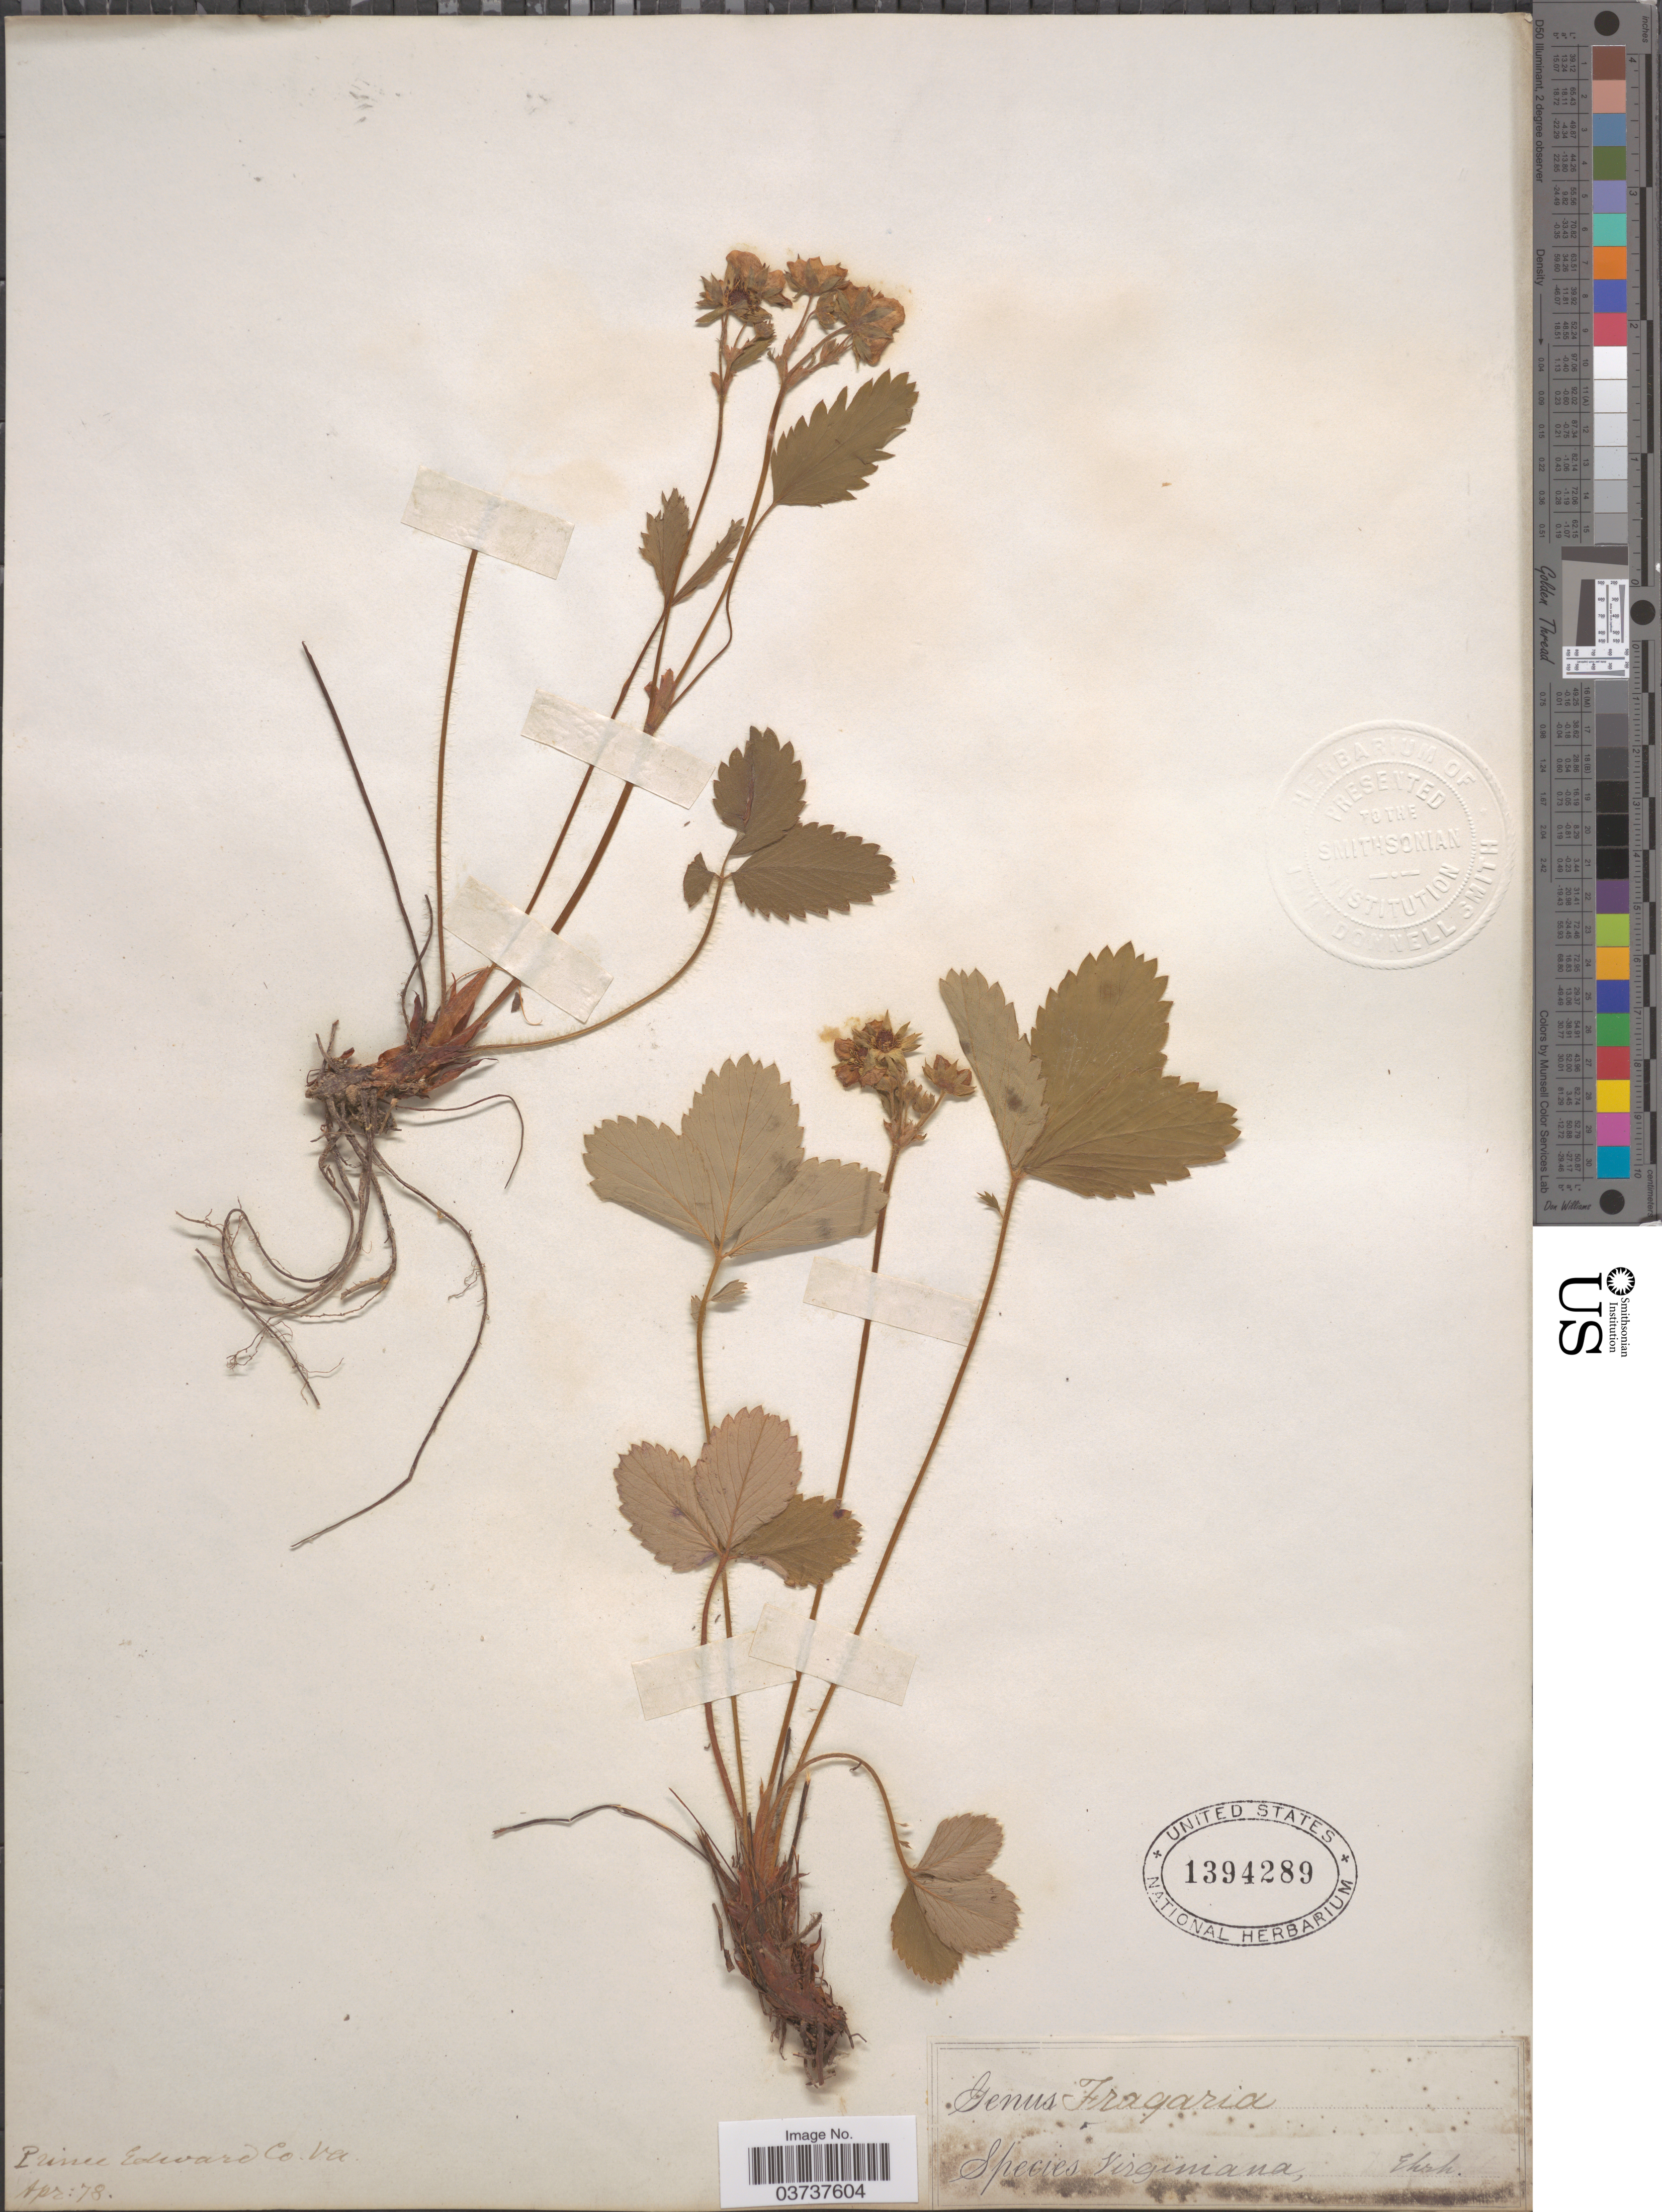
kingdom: Plantae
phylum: Tracheophyta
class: Magnoliopsida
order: Rosales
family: Rosaceae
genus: Fragaria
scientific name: Fragaria virginiana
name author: Mill.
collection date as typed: Transcribed d/m/y: /4/78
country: United States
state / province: Virginia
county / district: Prince Edward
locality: Prince Edward Co.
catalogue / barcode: US 1394289